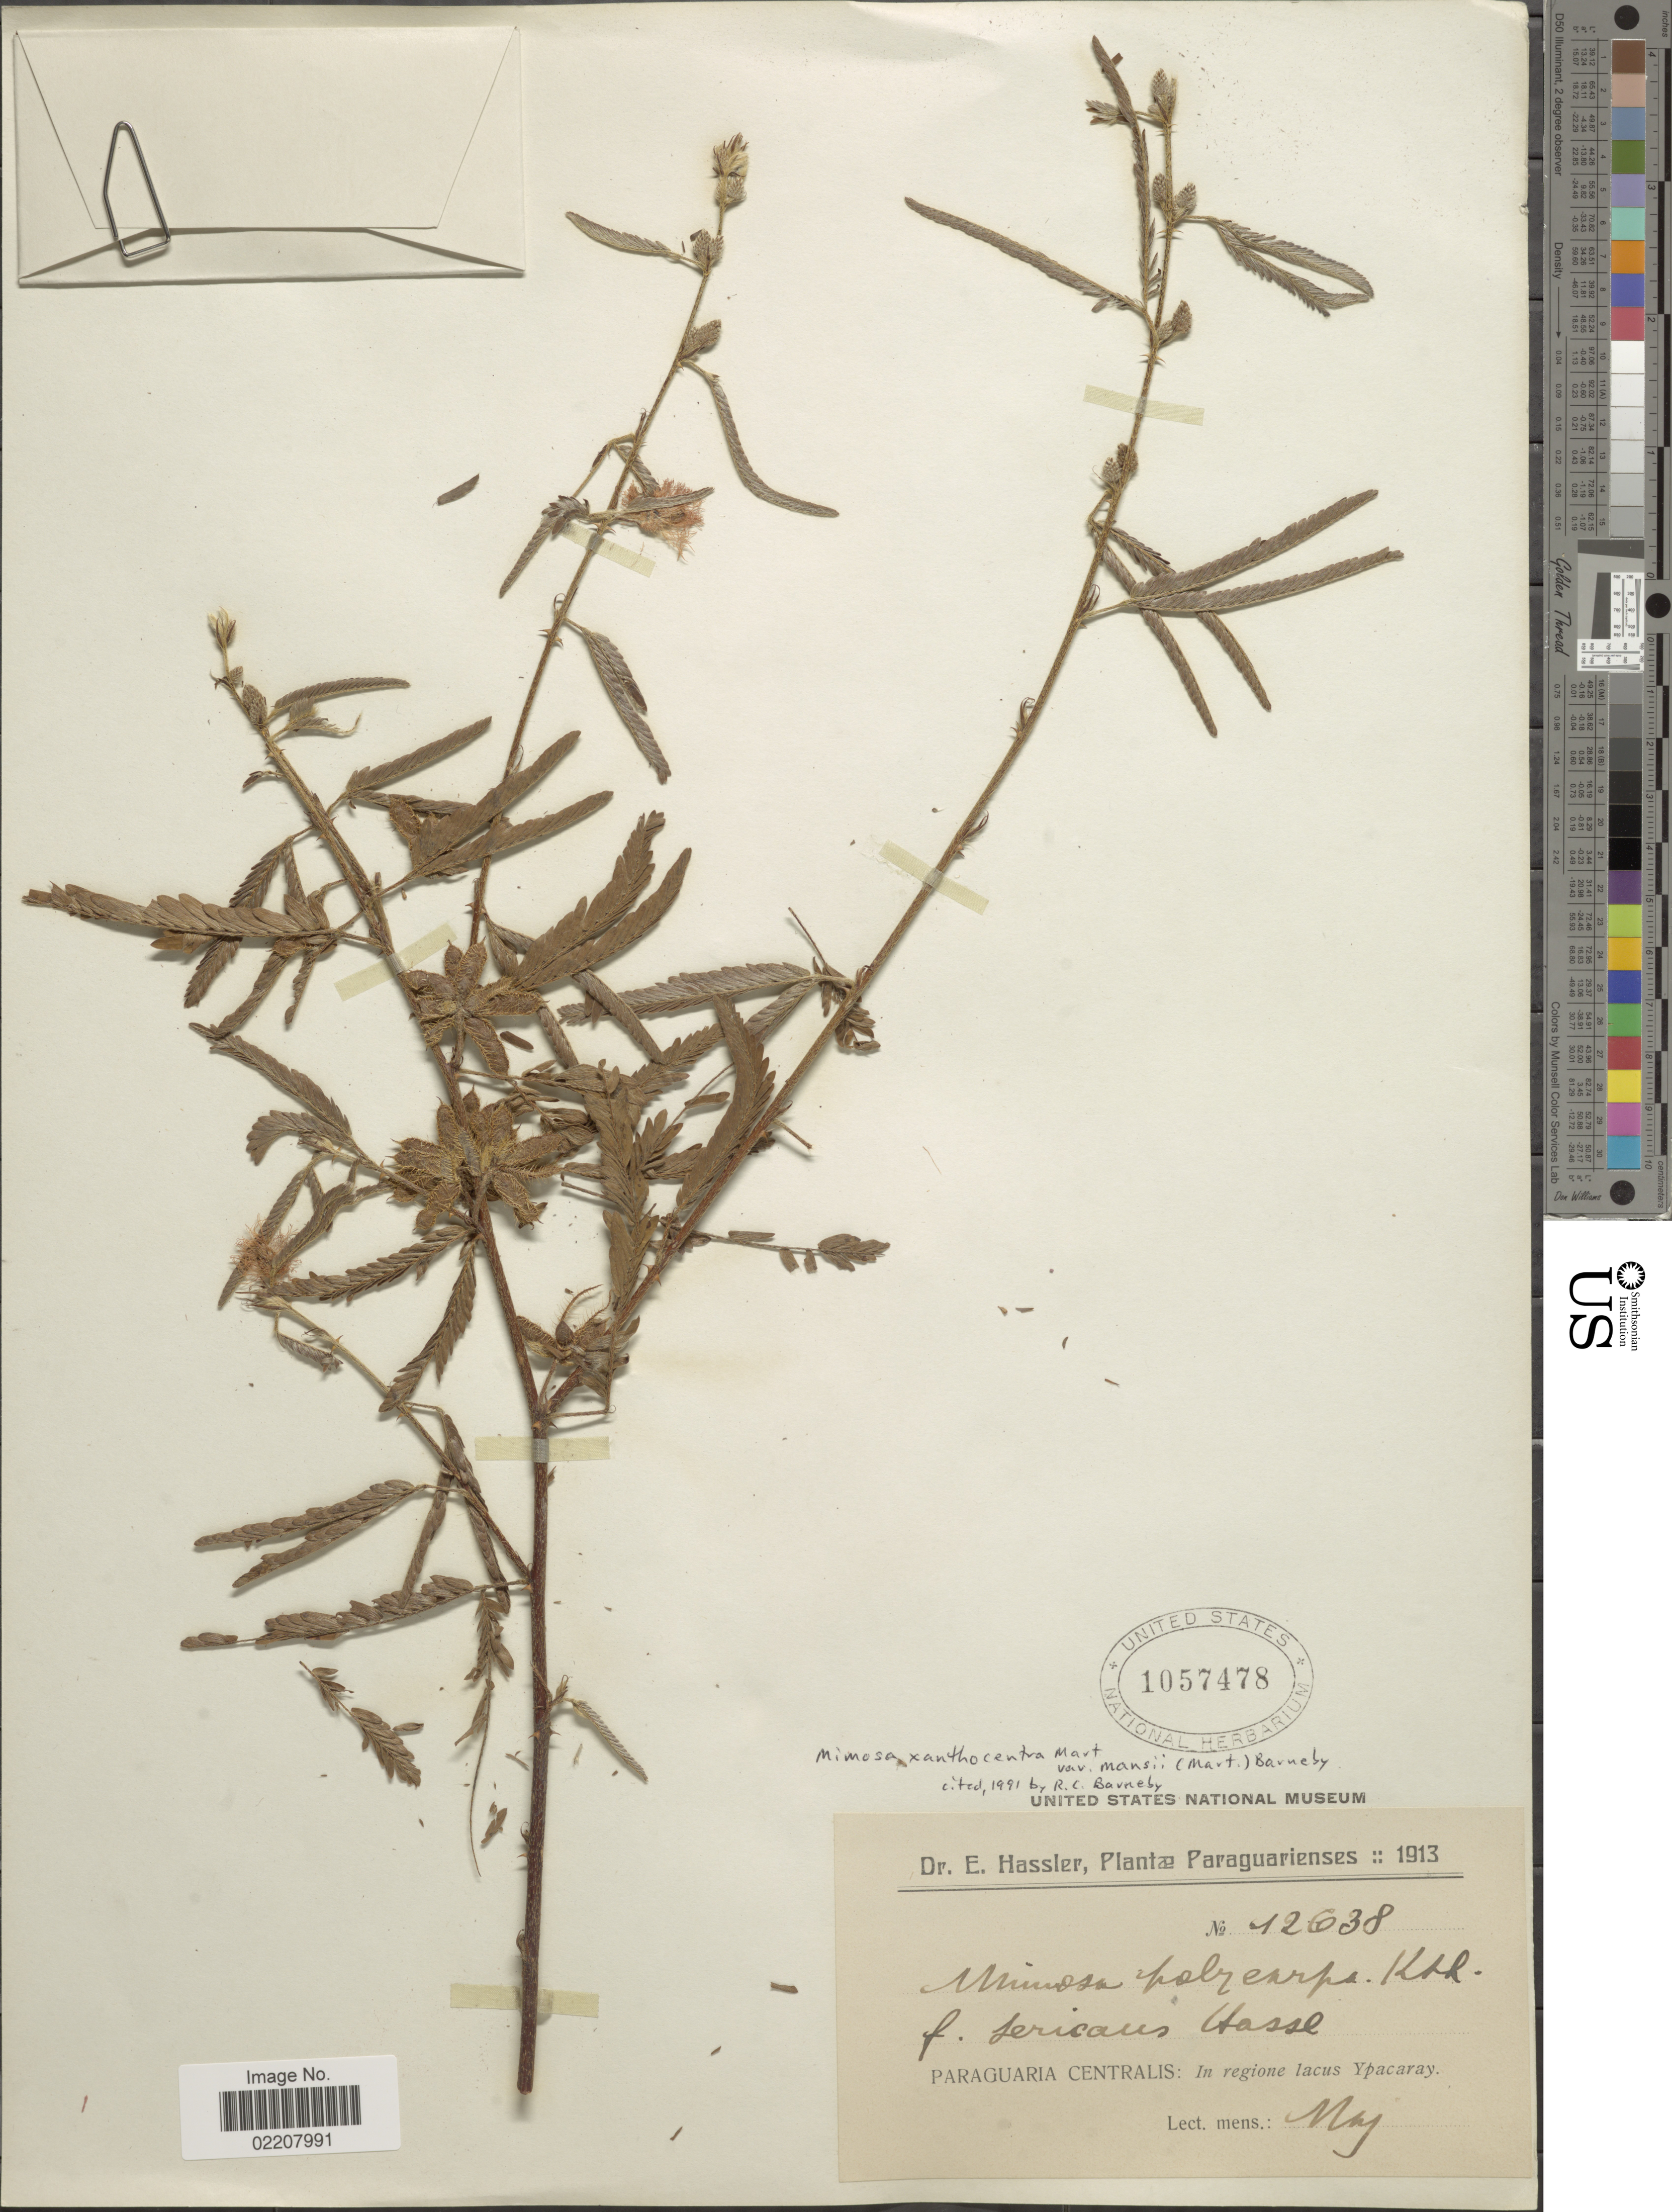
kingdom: Plantae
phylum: Tracheophyta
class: Magnoliopsida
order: Fabales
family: Fabaceae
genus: Mimosa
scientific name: Mimosa xanthocentra var. mansii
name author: (Mart.) Barneby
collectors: E. Hassler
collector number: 12638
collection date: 1913-05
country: Paraguay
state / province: Central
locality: Paraguarienses, Paraguaria Centralis: in regione lacus Ypacaray.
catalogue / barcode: US 1057478